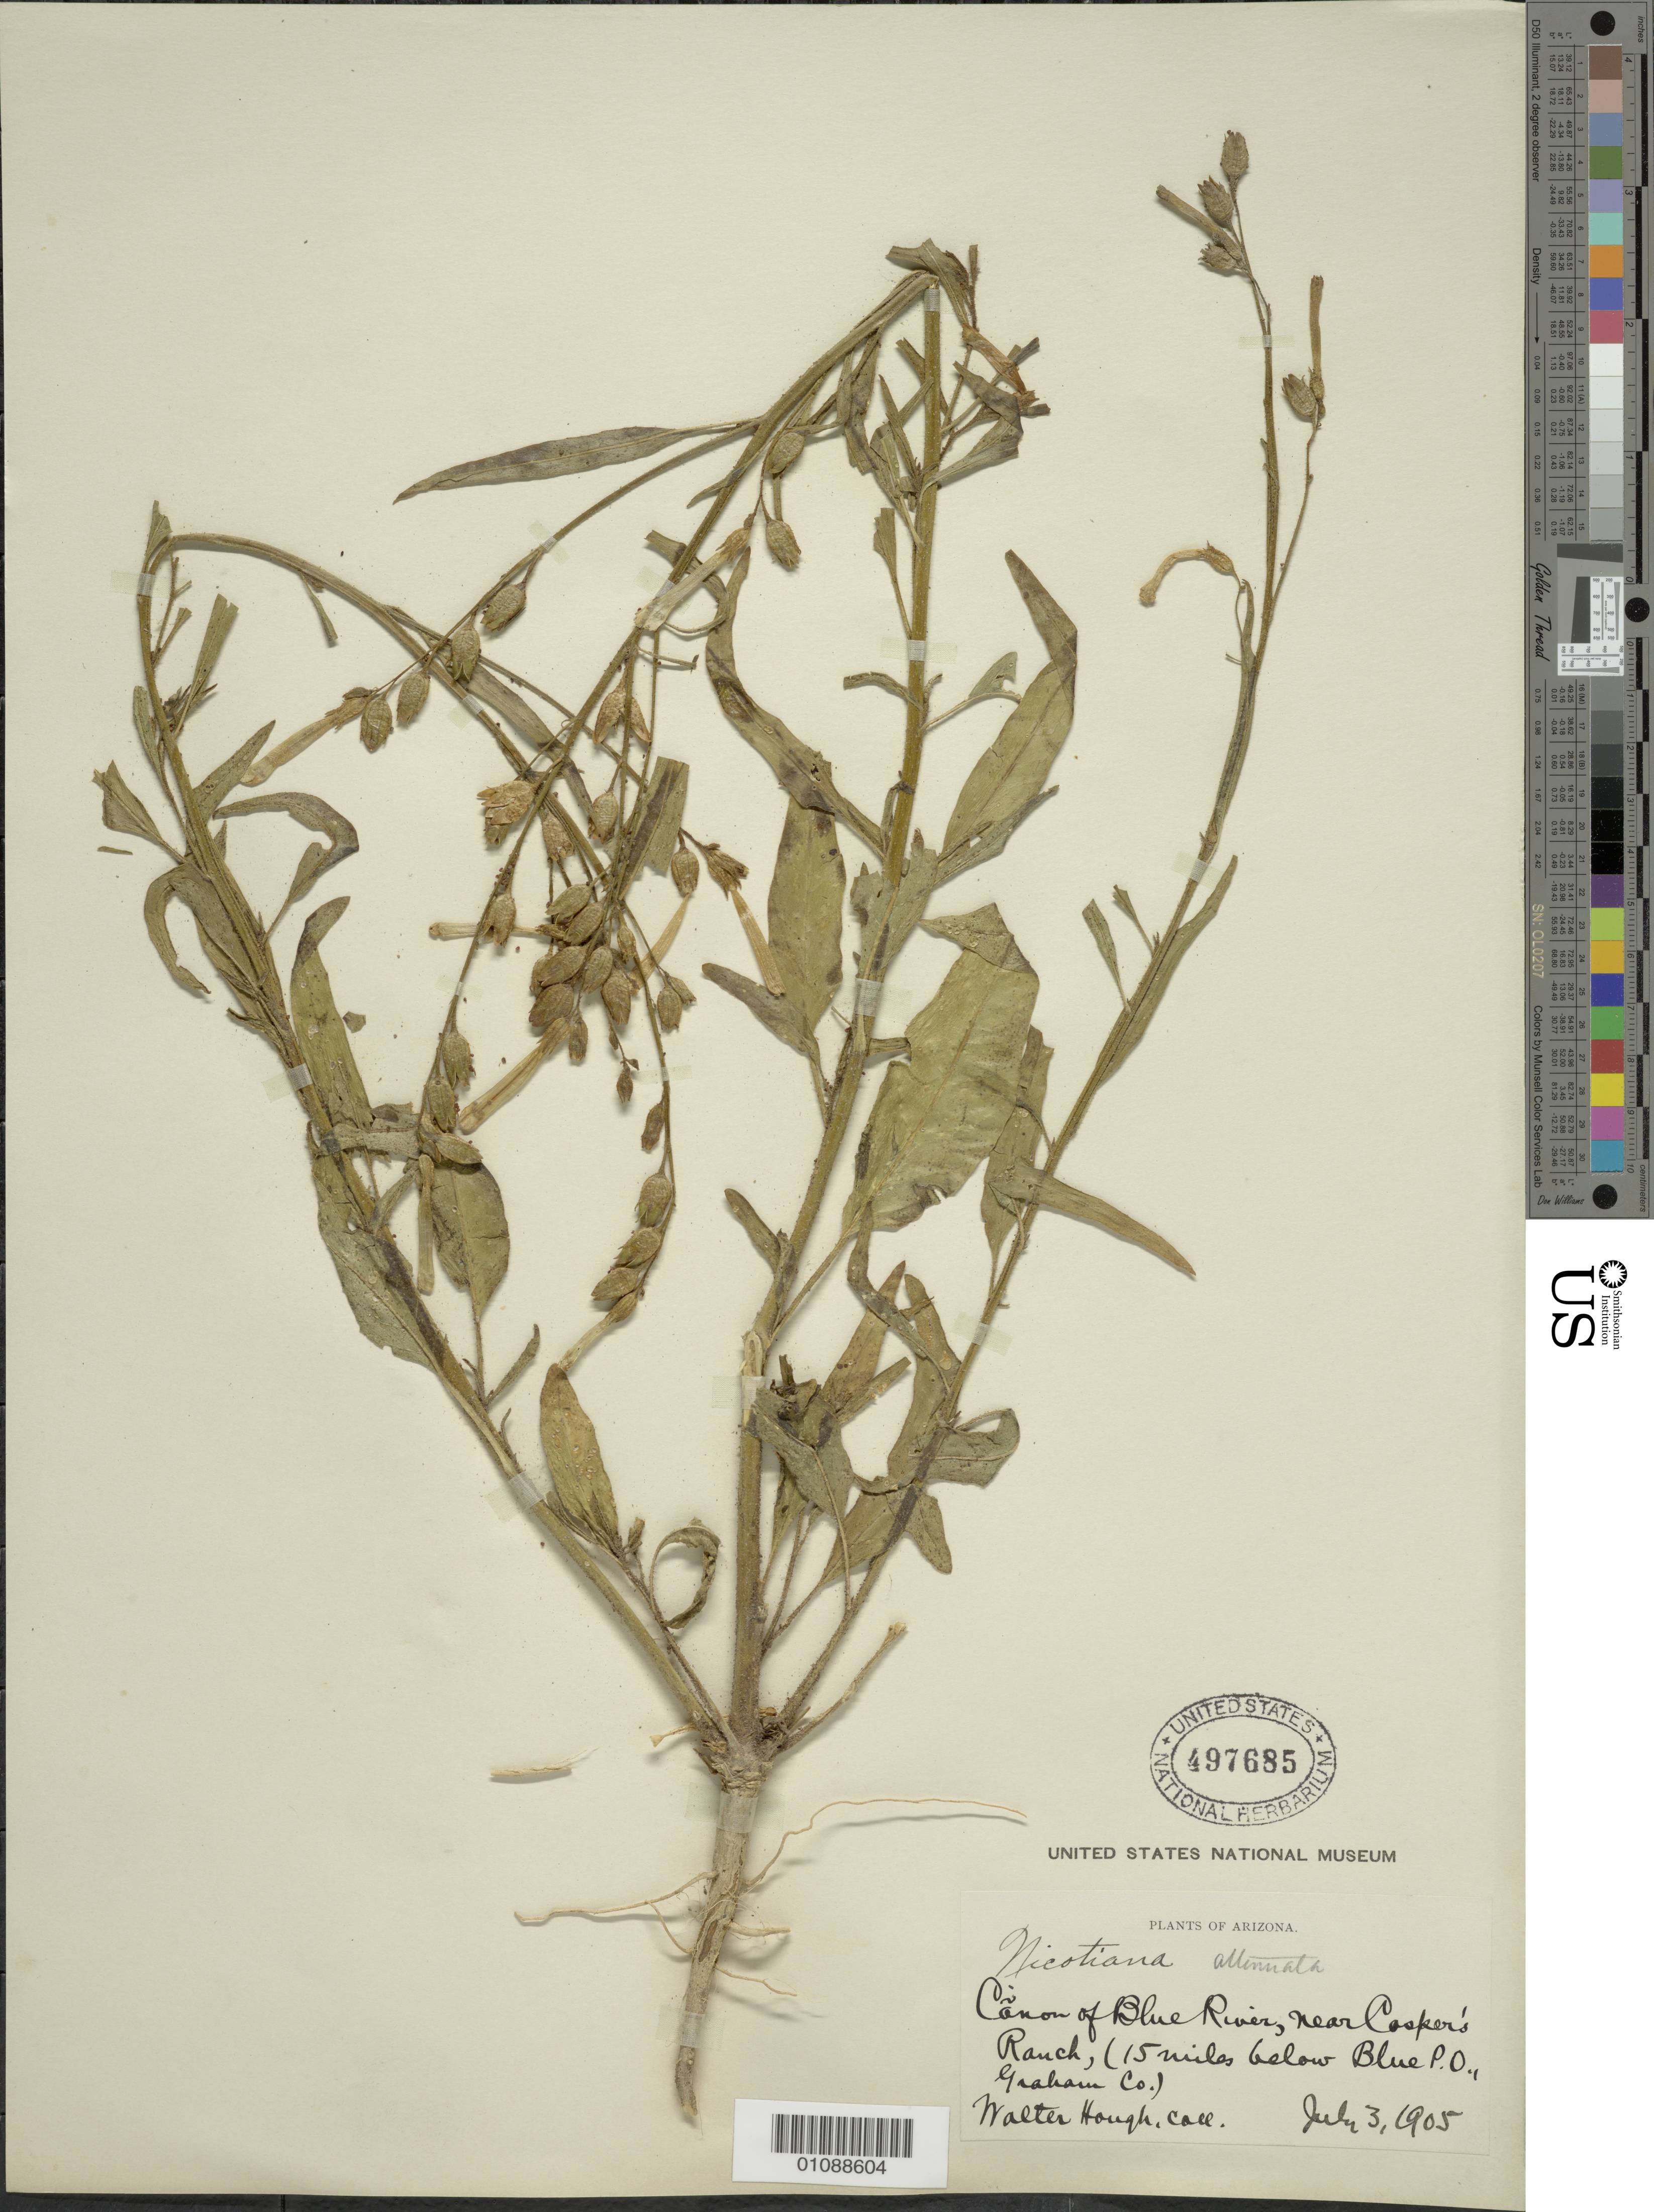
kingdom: Plantae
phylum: Tracheophyta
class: Magnoliopsida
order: Solanales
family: Solanaceae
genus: Nicotiana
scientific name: Nicotiana attenuata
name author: Torr. ex S. Watson in C. King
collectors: W. Hough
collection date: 1905-07-03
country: United States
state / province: Arizona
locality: Cãnon of Blue River, near Casper's Ranch, (15 miles below Blue P.O., Graham Co.).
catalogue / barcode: US 497685